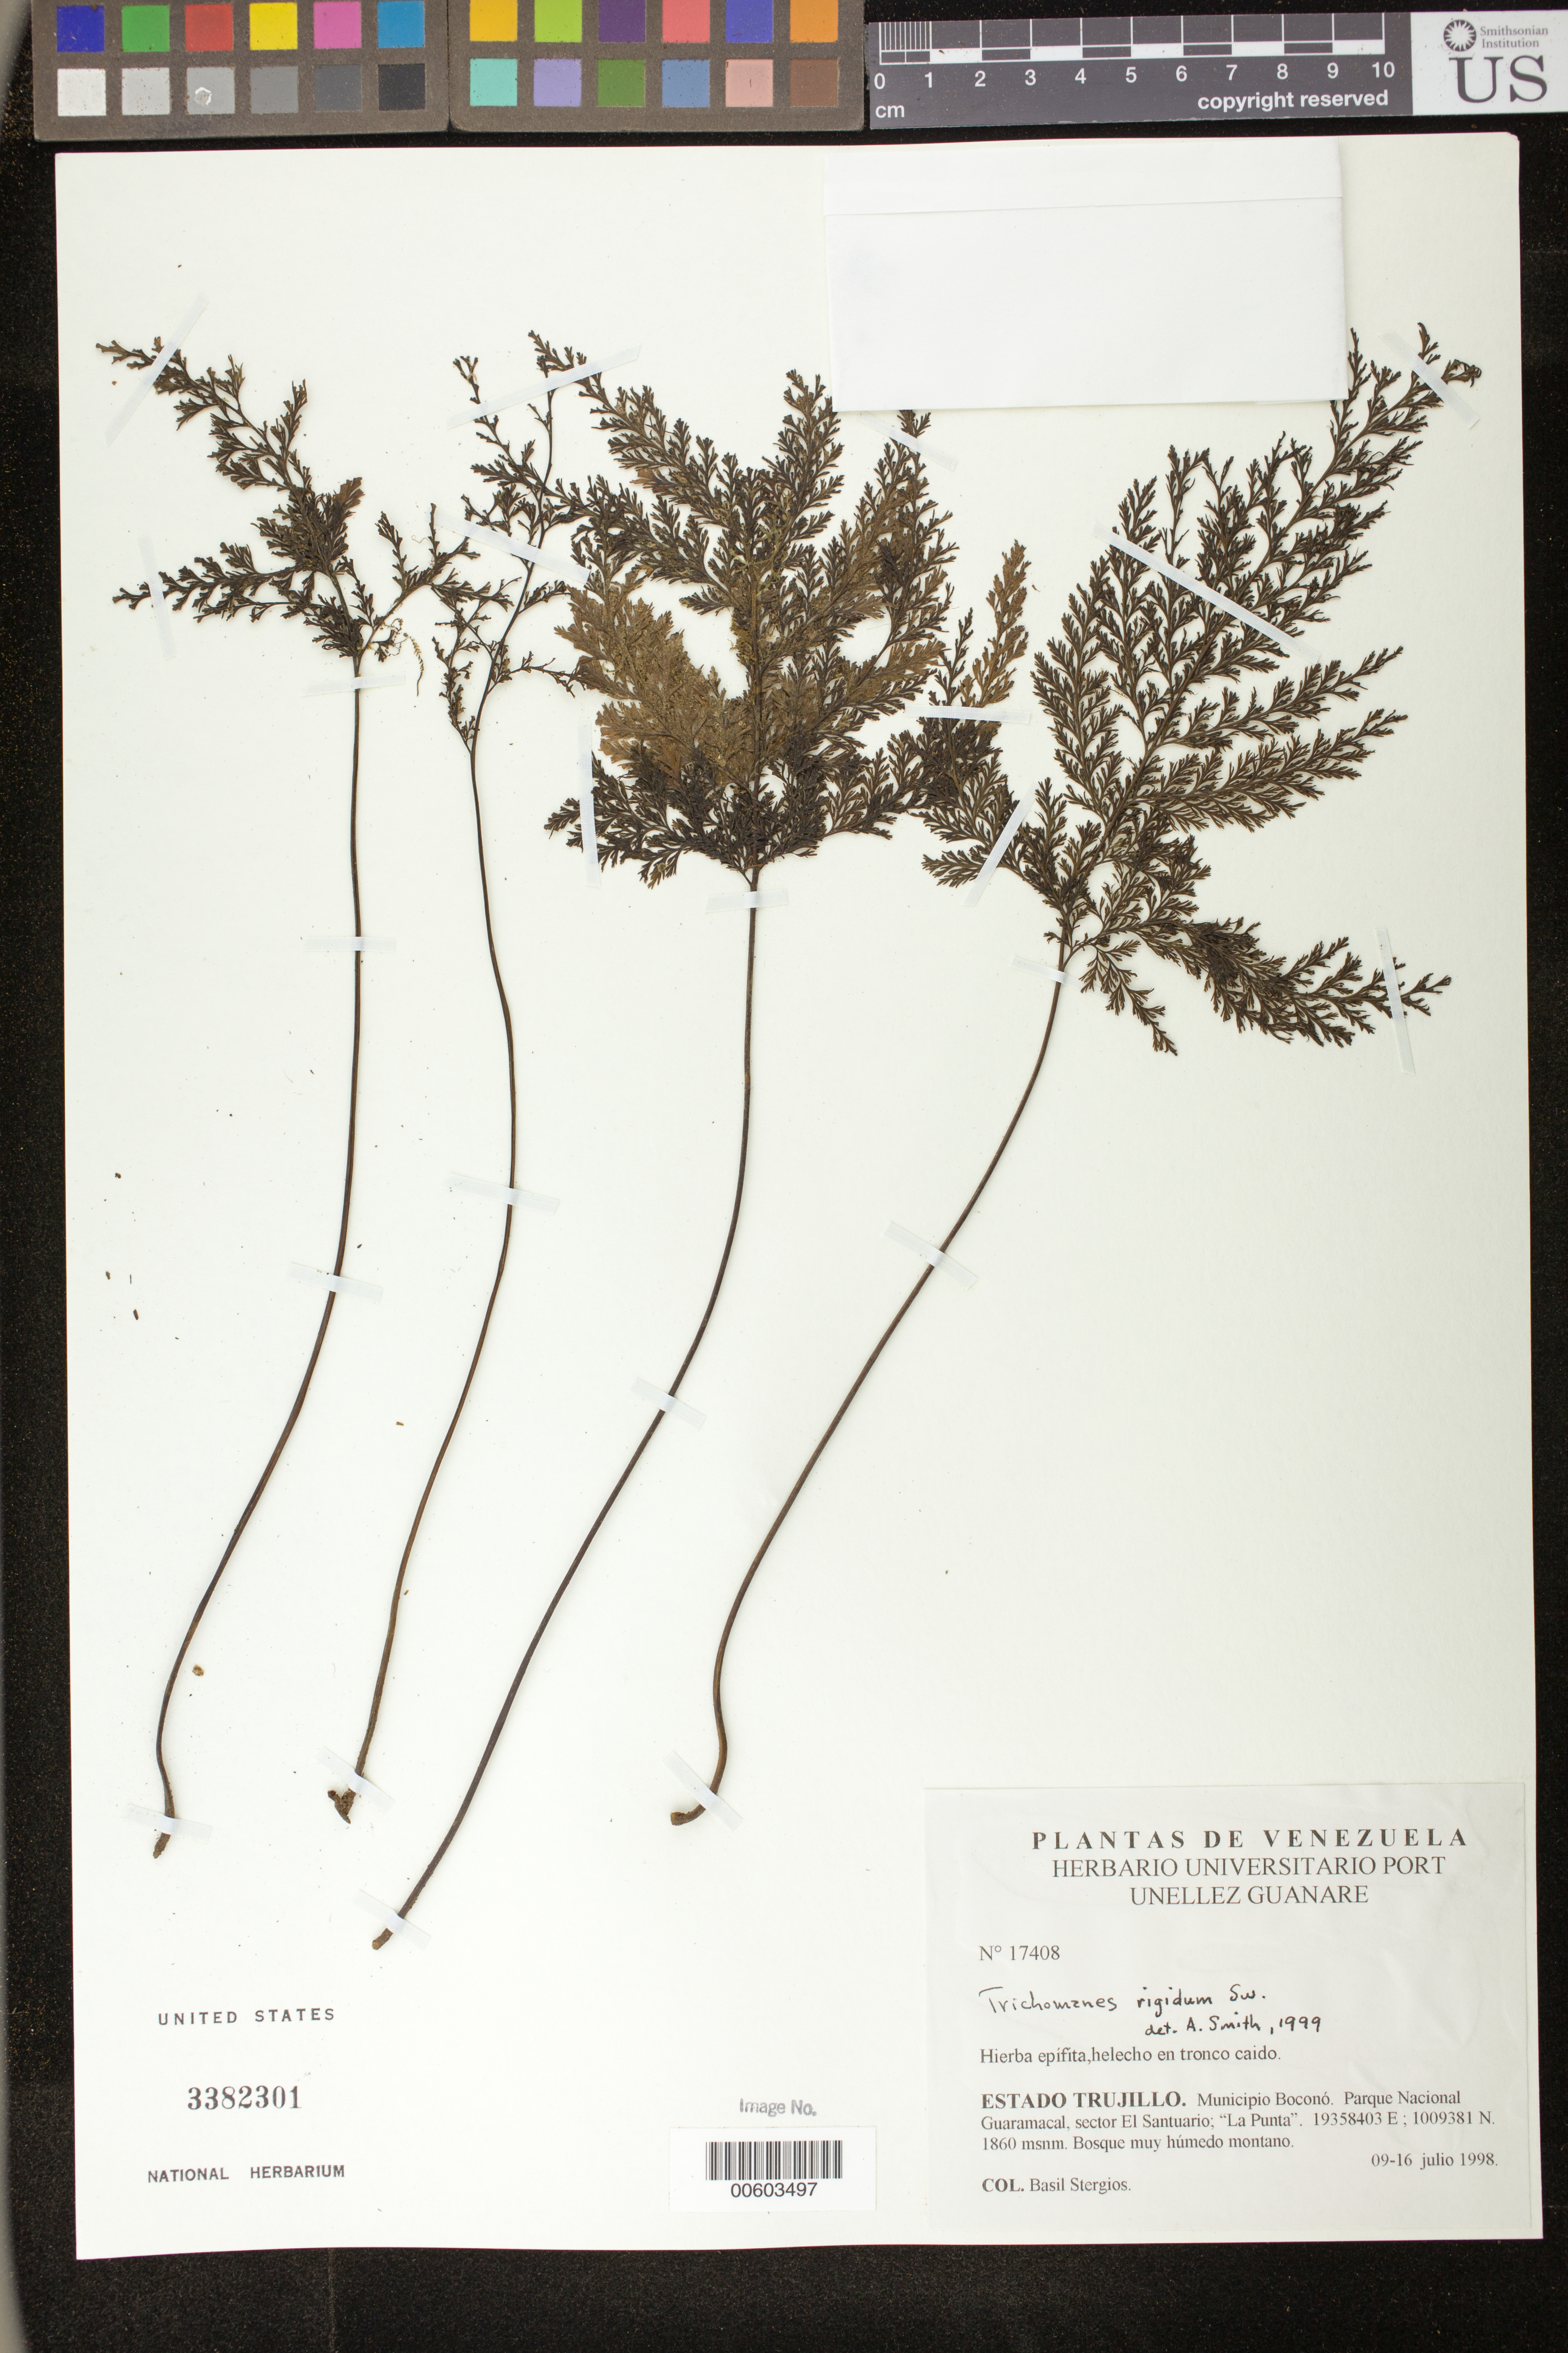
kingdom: Plantae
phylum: Tracheophyta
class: Polypodiopsida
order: Hymenophyllales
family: Hymenophyllaceae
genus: Trichomanes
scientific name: Trichomanes rigidum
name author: Sw.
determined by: Smith, Alan R., (UC)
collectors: B. G. Stergios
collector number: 17408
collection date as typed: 09 Jul 1998 to 16 Jul 1998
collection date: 1998-07-09/1998-07-16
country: Venezuela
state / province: Trujillo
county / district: Boconó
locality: Parque Nacional Guaramacal, Sector El Santuario, La Punta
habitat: Bosques muy húmedo montano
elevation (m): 1860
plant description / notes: PORT, US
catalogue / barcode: US 3382301